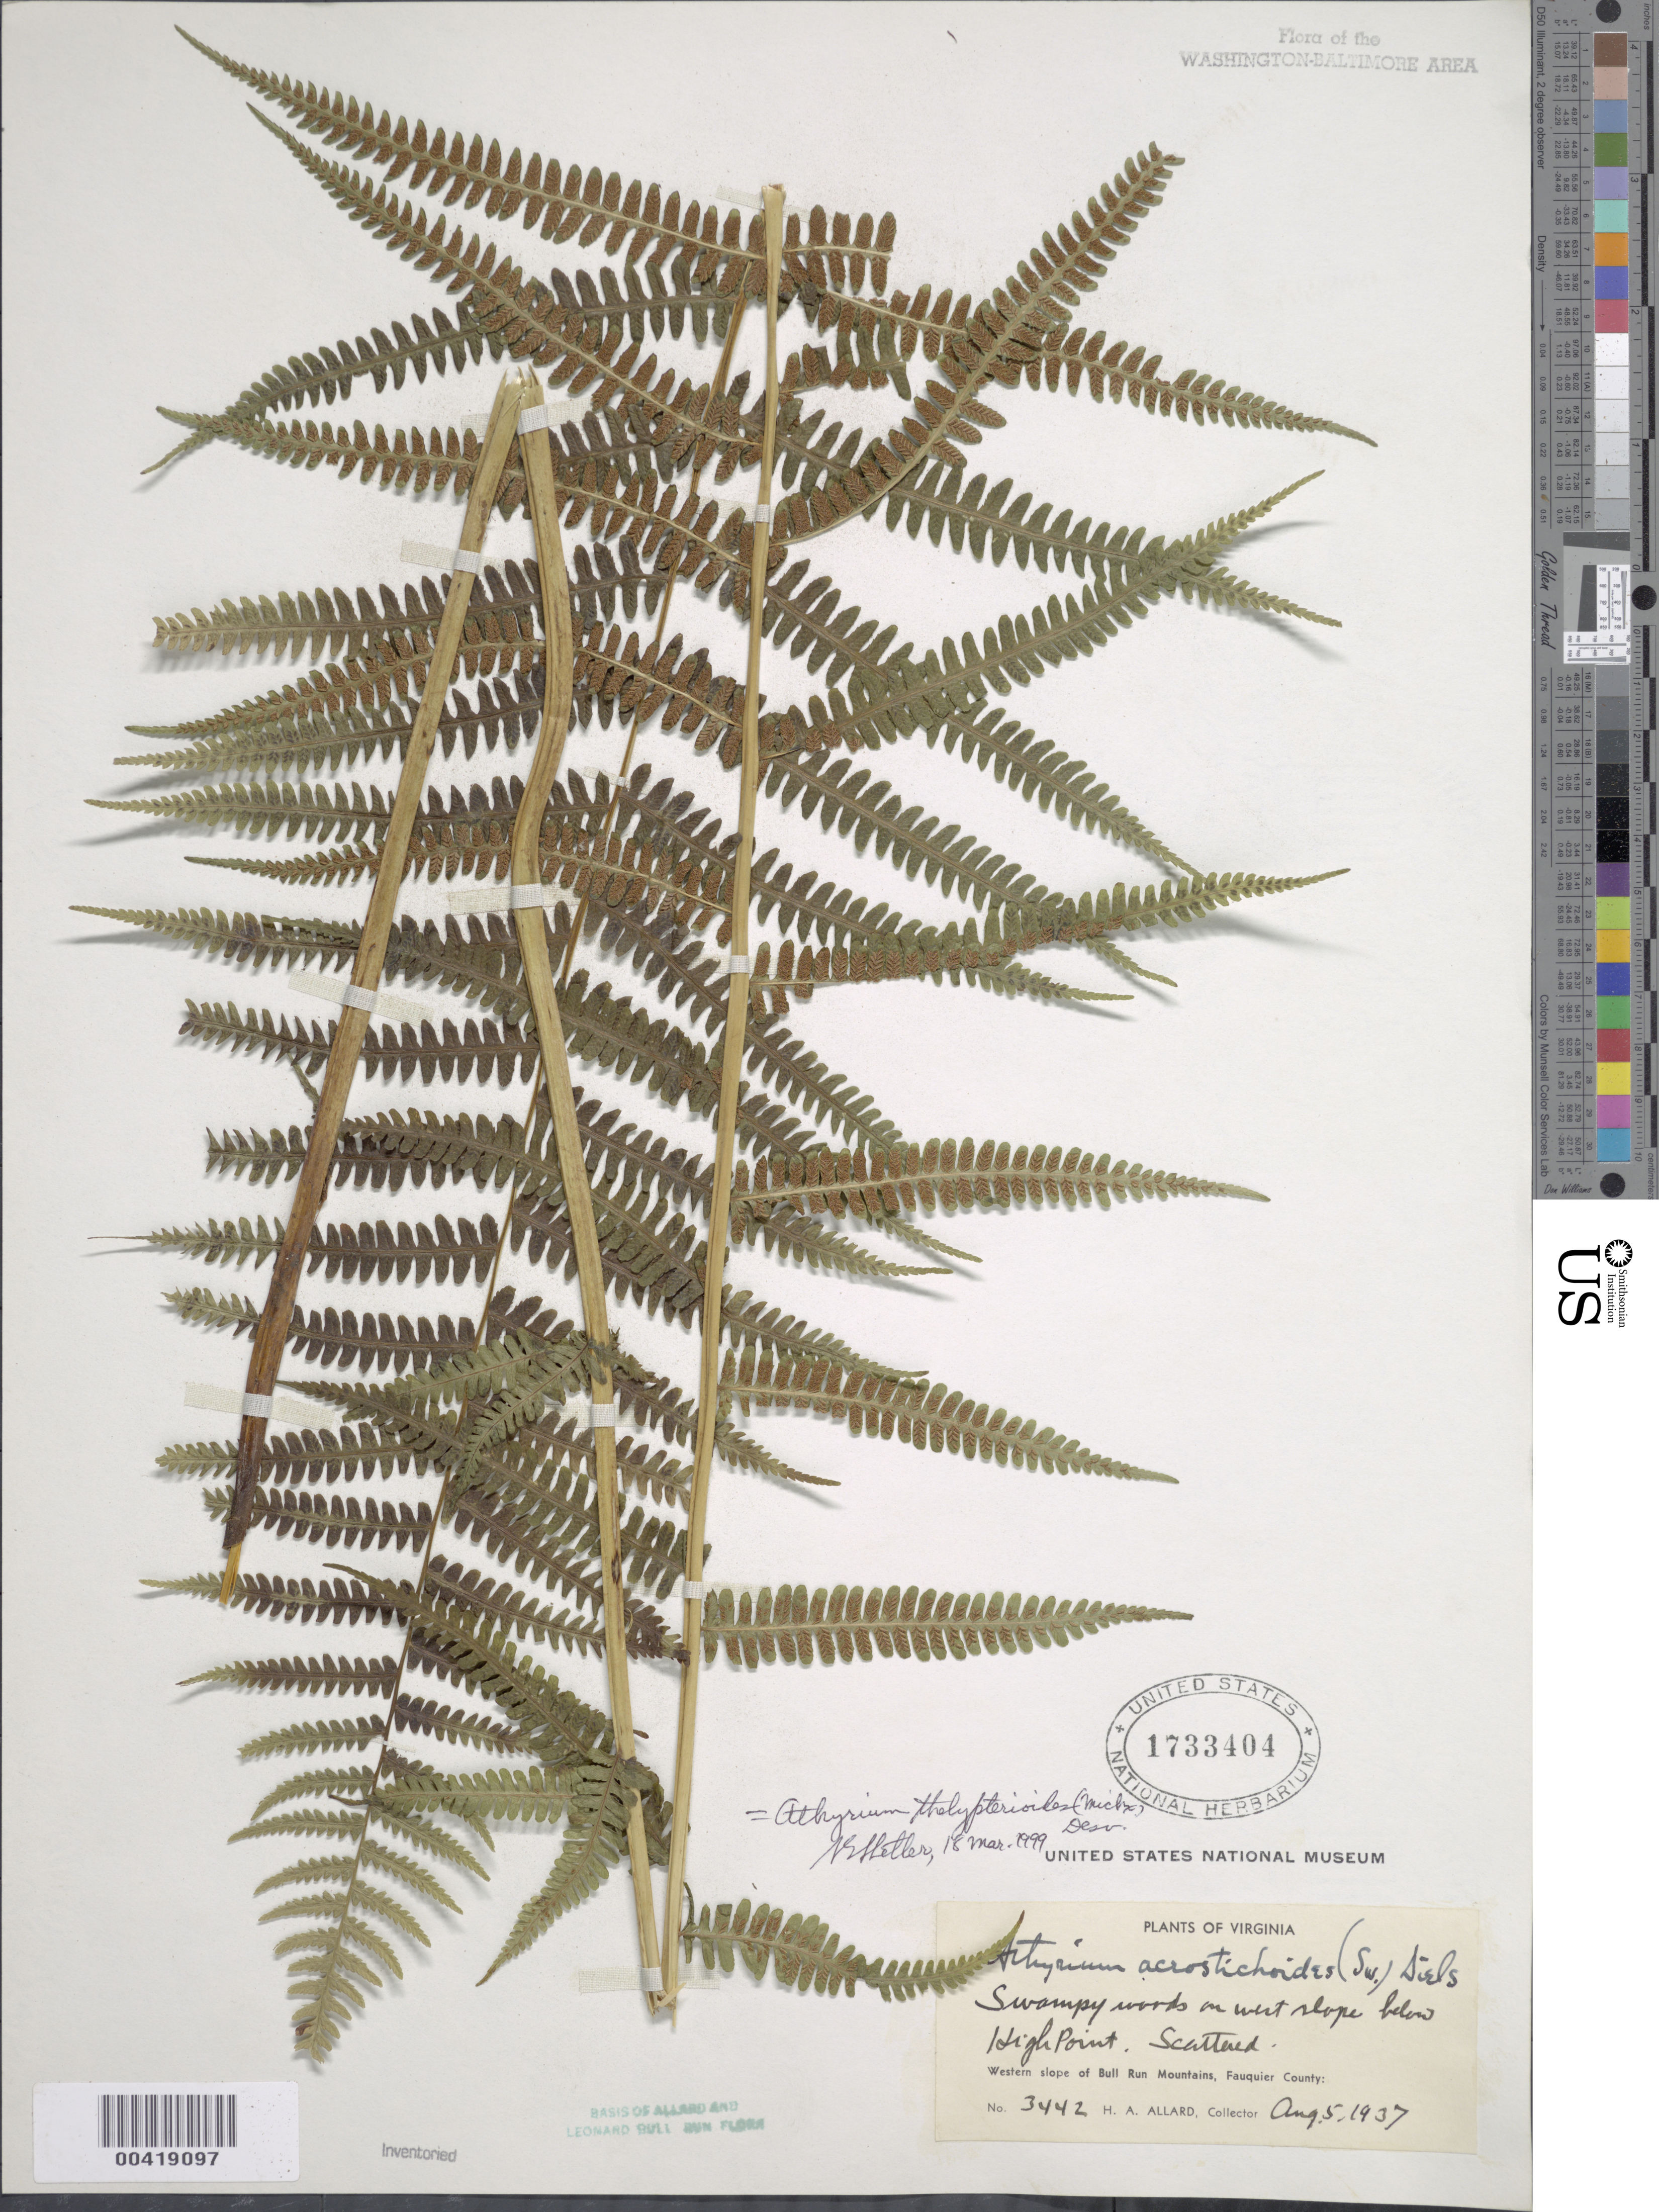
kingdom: Plantae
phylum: Tracheophyta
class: Polypodiopsida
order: Polypodiales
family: Athyriaceae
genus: Deparia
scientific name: Deparia acrostichoides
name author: (Sw.) M. Kato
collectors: H. A. Allard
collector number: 3442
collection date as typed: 05 Aug 1937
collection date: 1937-08-05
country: United States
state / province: Virginia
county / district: Fauquier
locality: Below High Point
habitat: Swampy woods on west slope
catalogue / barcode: US 1733404